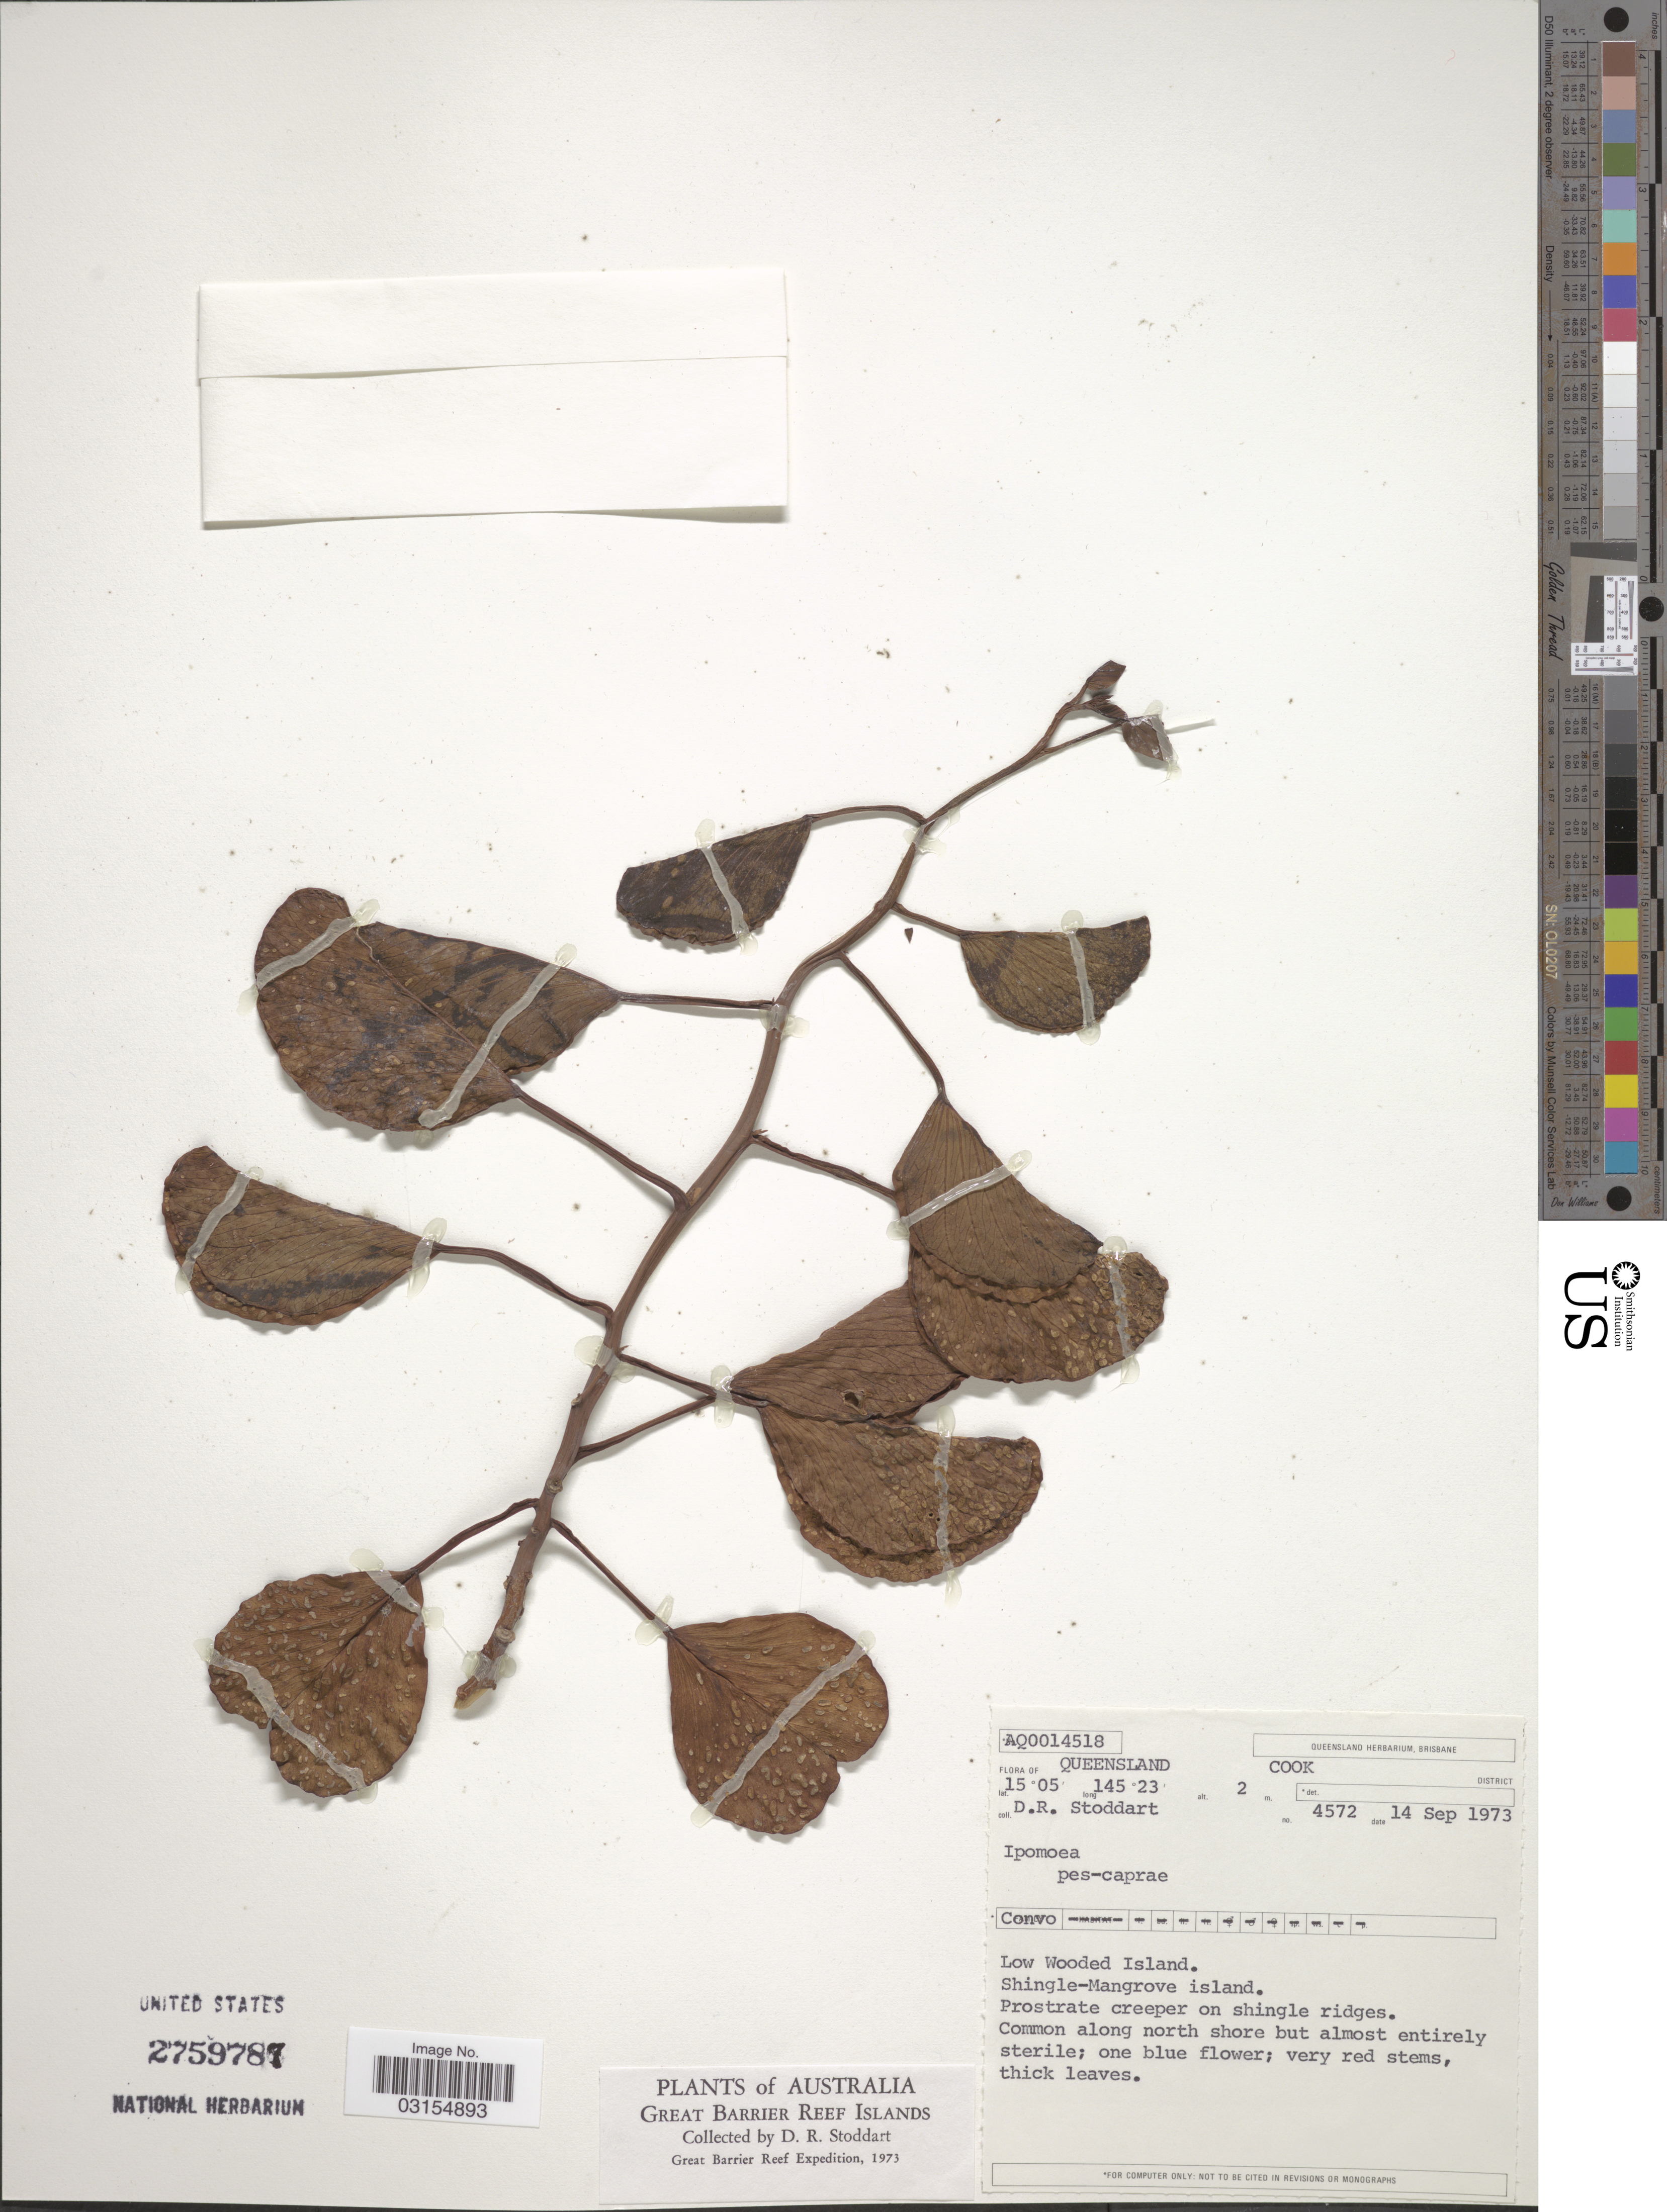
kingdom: Plantae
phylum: Tracheophyta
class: Magnoliopsida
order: Solanales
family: Convolvulaceae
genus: Ipomoea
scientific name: Ipomoea pes-caprae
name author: (L.) R. Br.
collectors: D. R. Stoddart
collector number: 4572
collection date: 1973-09-14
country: Australia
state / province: Queensland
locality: Great Barrier Reef Islands. Cook District. Low Wooded Island, Shingle-Mangrove island.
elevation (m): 2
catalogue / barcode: US 2759787